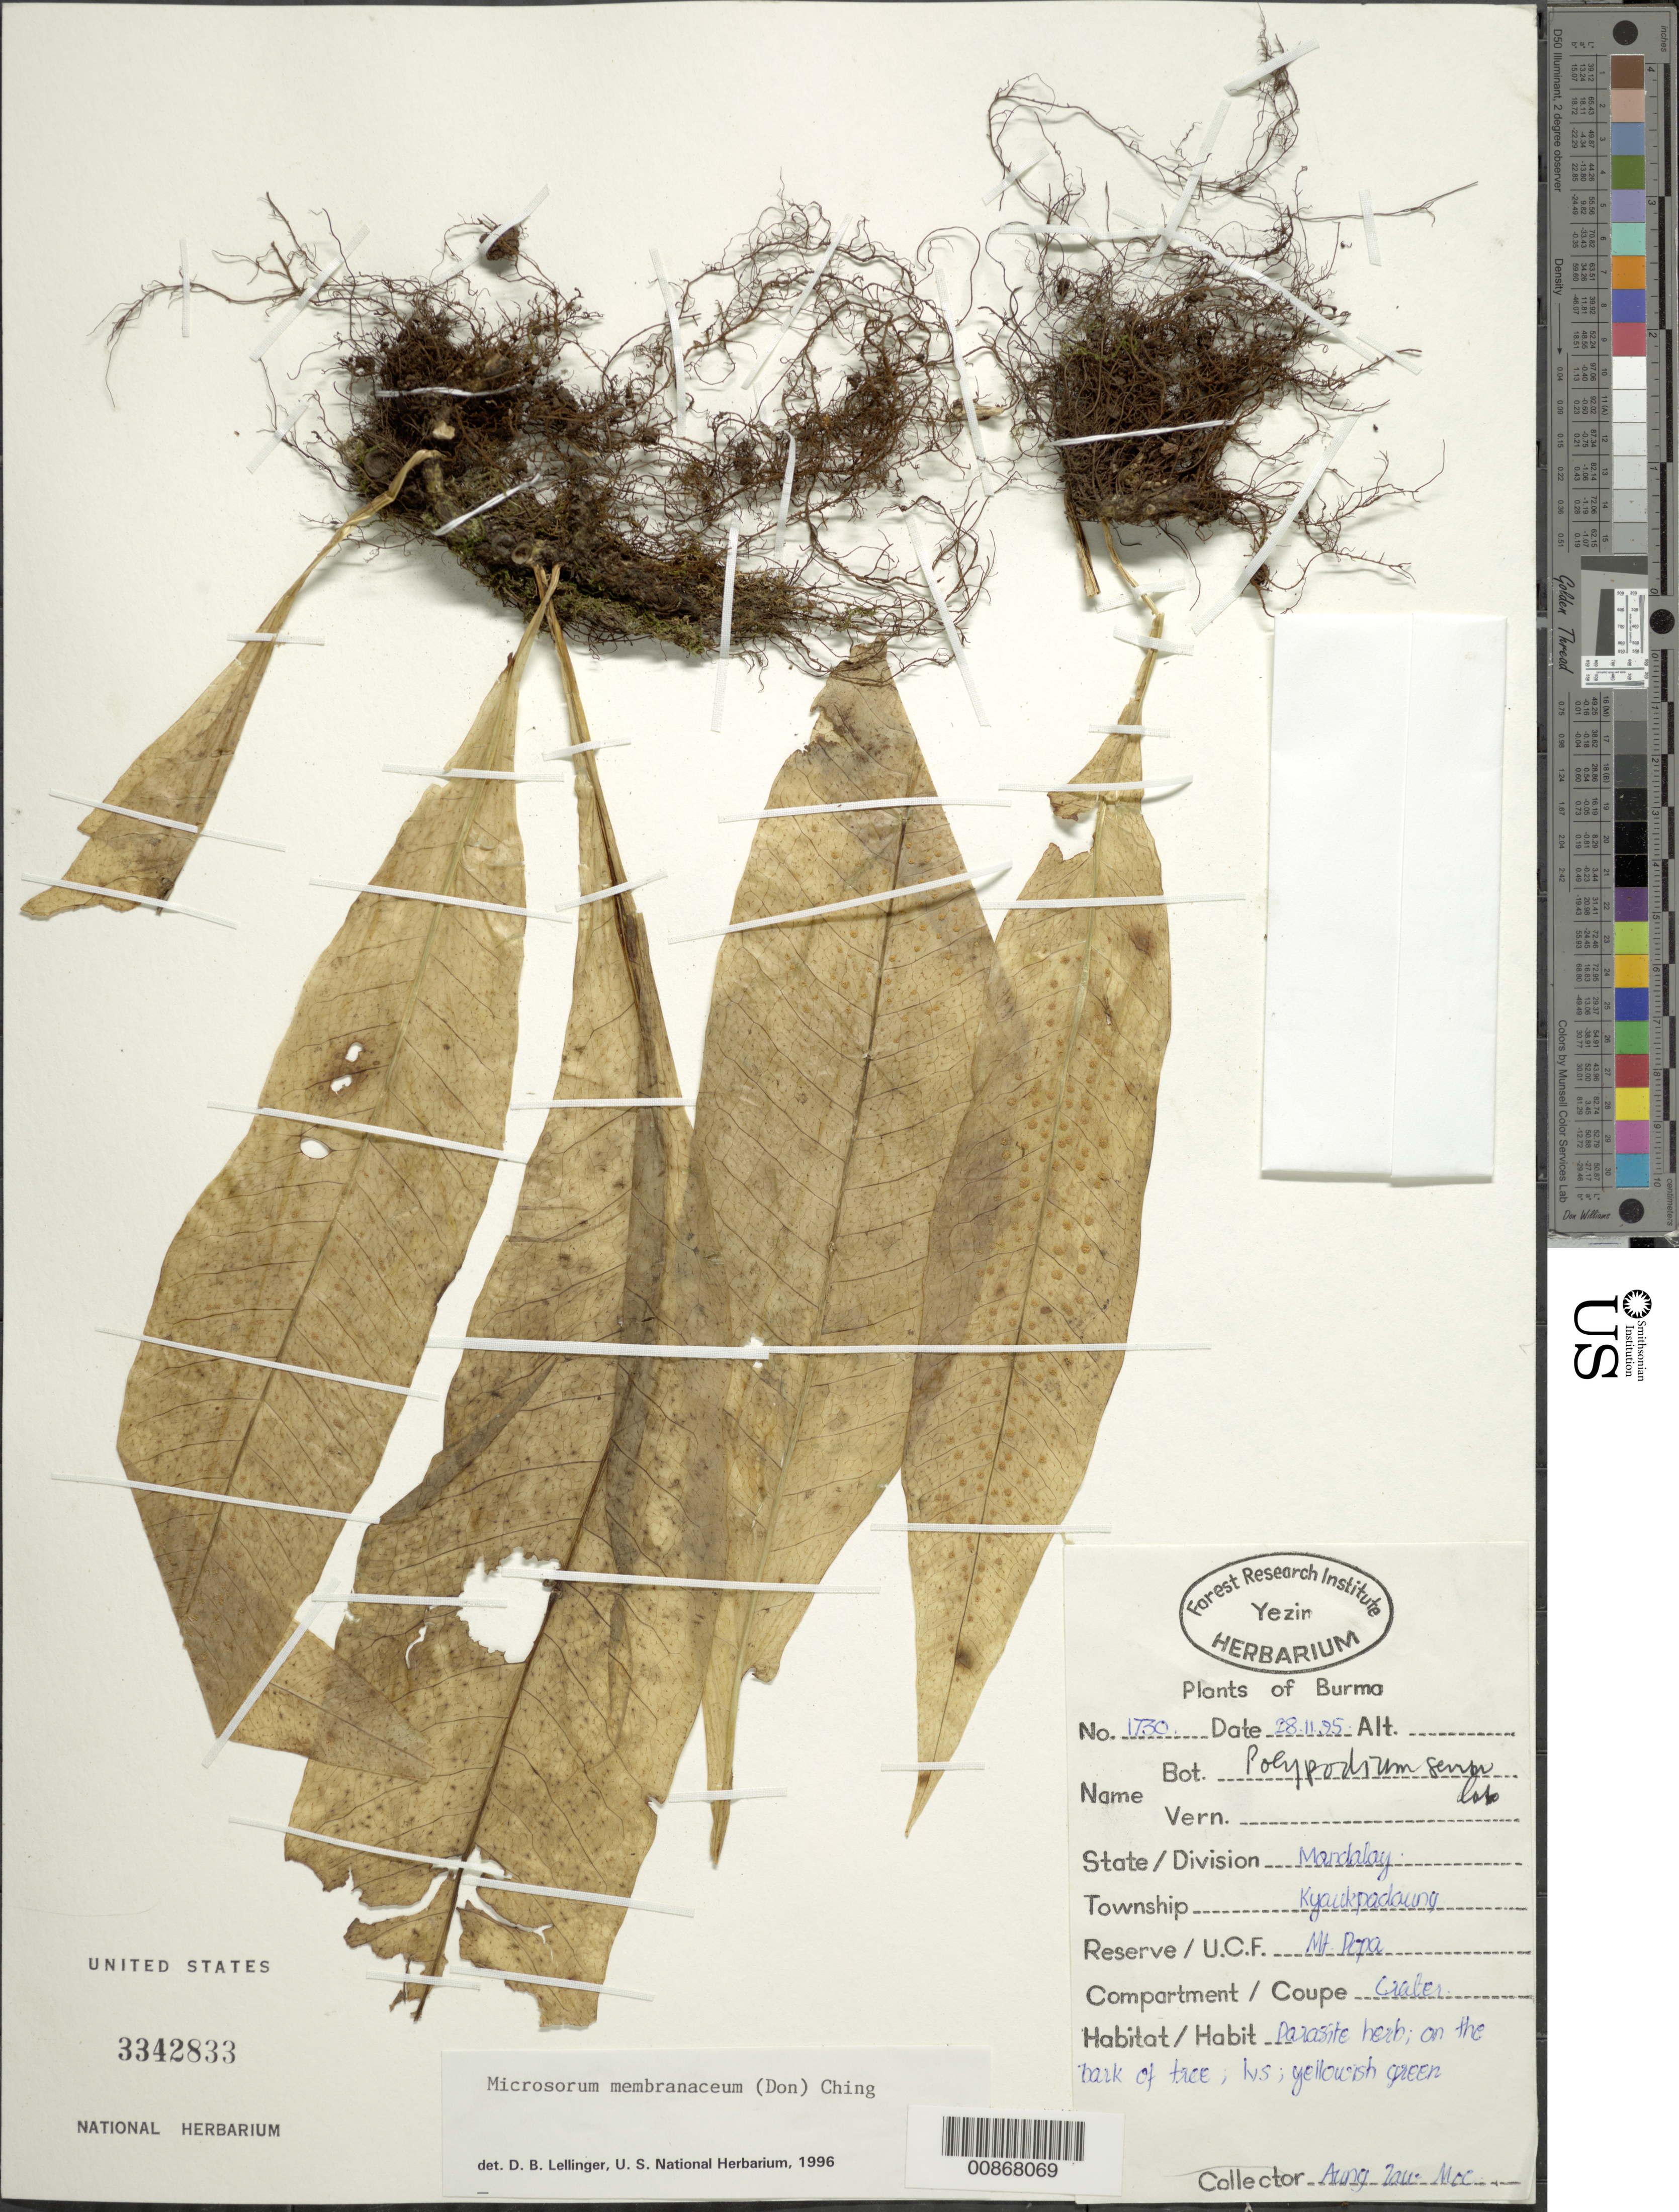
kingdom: Plantae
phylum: Tracheophyta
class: Polypodiopsida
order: Polypodiales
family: Polypodiaceae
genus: Microsorum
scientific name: Microsorum membranaceum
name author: (D. Don) Ching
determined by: Lellinger, David B., (BOT), Smithsonian Institution - National Museum of Natural History (UNITED STATES)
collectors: Aung Zaw Moe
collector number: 1730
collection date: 1995-11-28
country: Myanmar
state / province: Mandalay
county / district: Kyaukpadaung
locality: Mt. Popa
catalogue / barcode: US 3342833